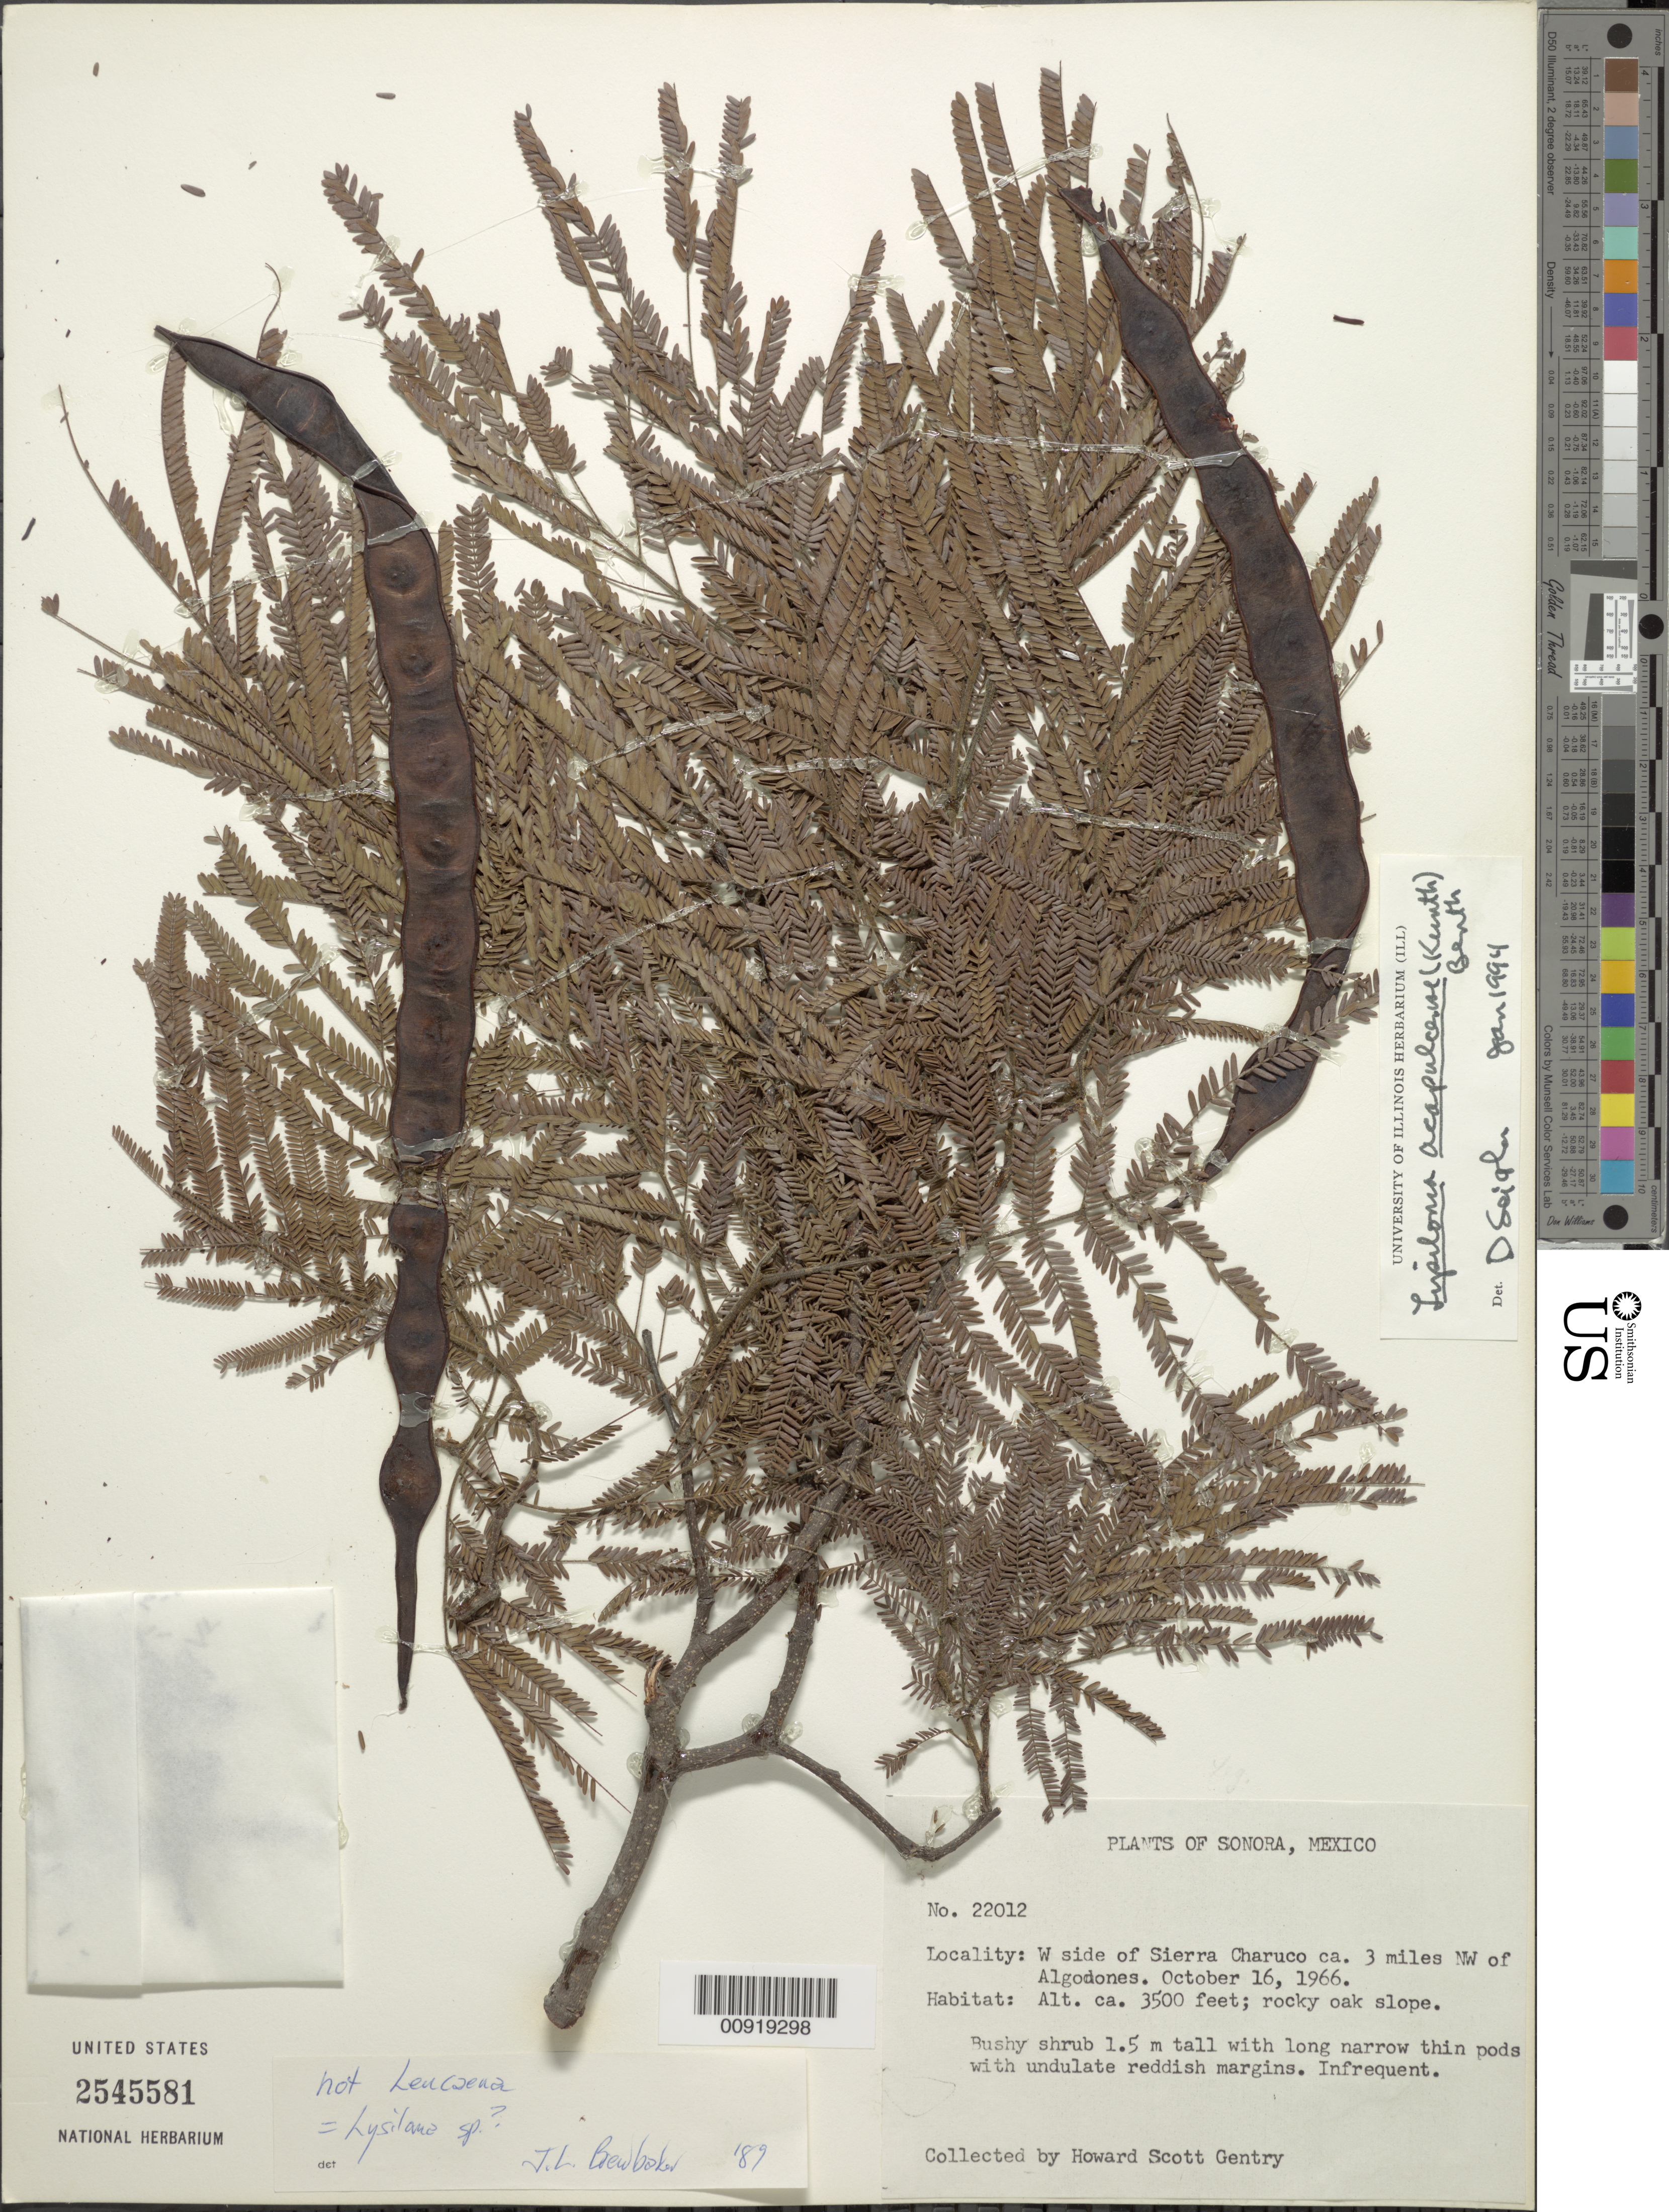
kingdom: Plantae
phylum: Tracheophyta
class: Magnoliopsida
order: Fabales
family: Fabaceae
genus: Lysiloma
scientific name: Lysiloma acapulcense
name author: (Kunth) Benth.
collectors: H. S. Gentry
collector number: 22012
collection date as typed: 16 Oct 1966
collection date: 1966-10-16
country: Mexico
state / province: Sonora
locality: W side of Sierra Charuco ca. 3 miles NW of Algodones.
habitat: Rocky oak slope.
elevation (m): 1067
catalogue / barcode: US 2545581